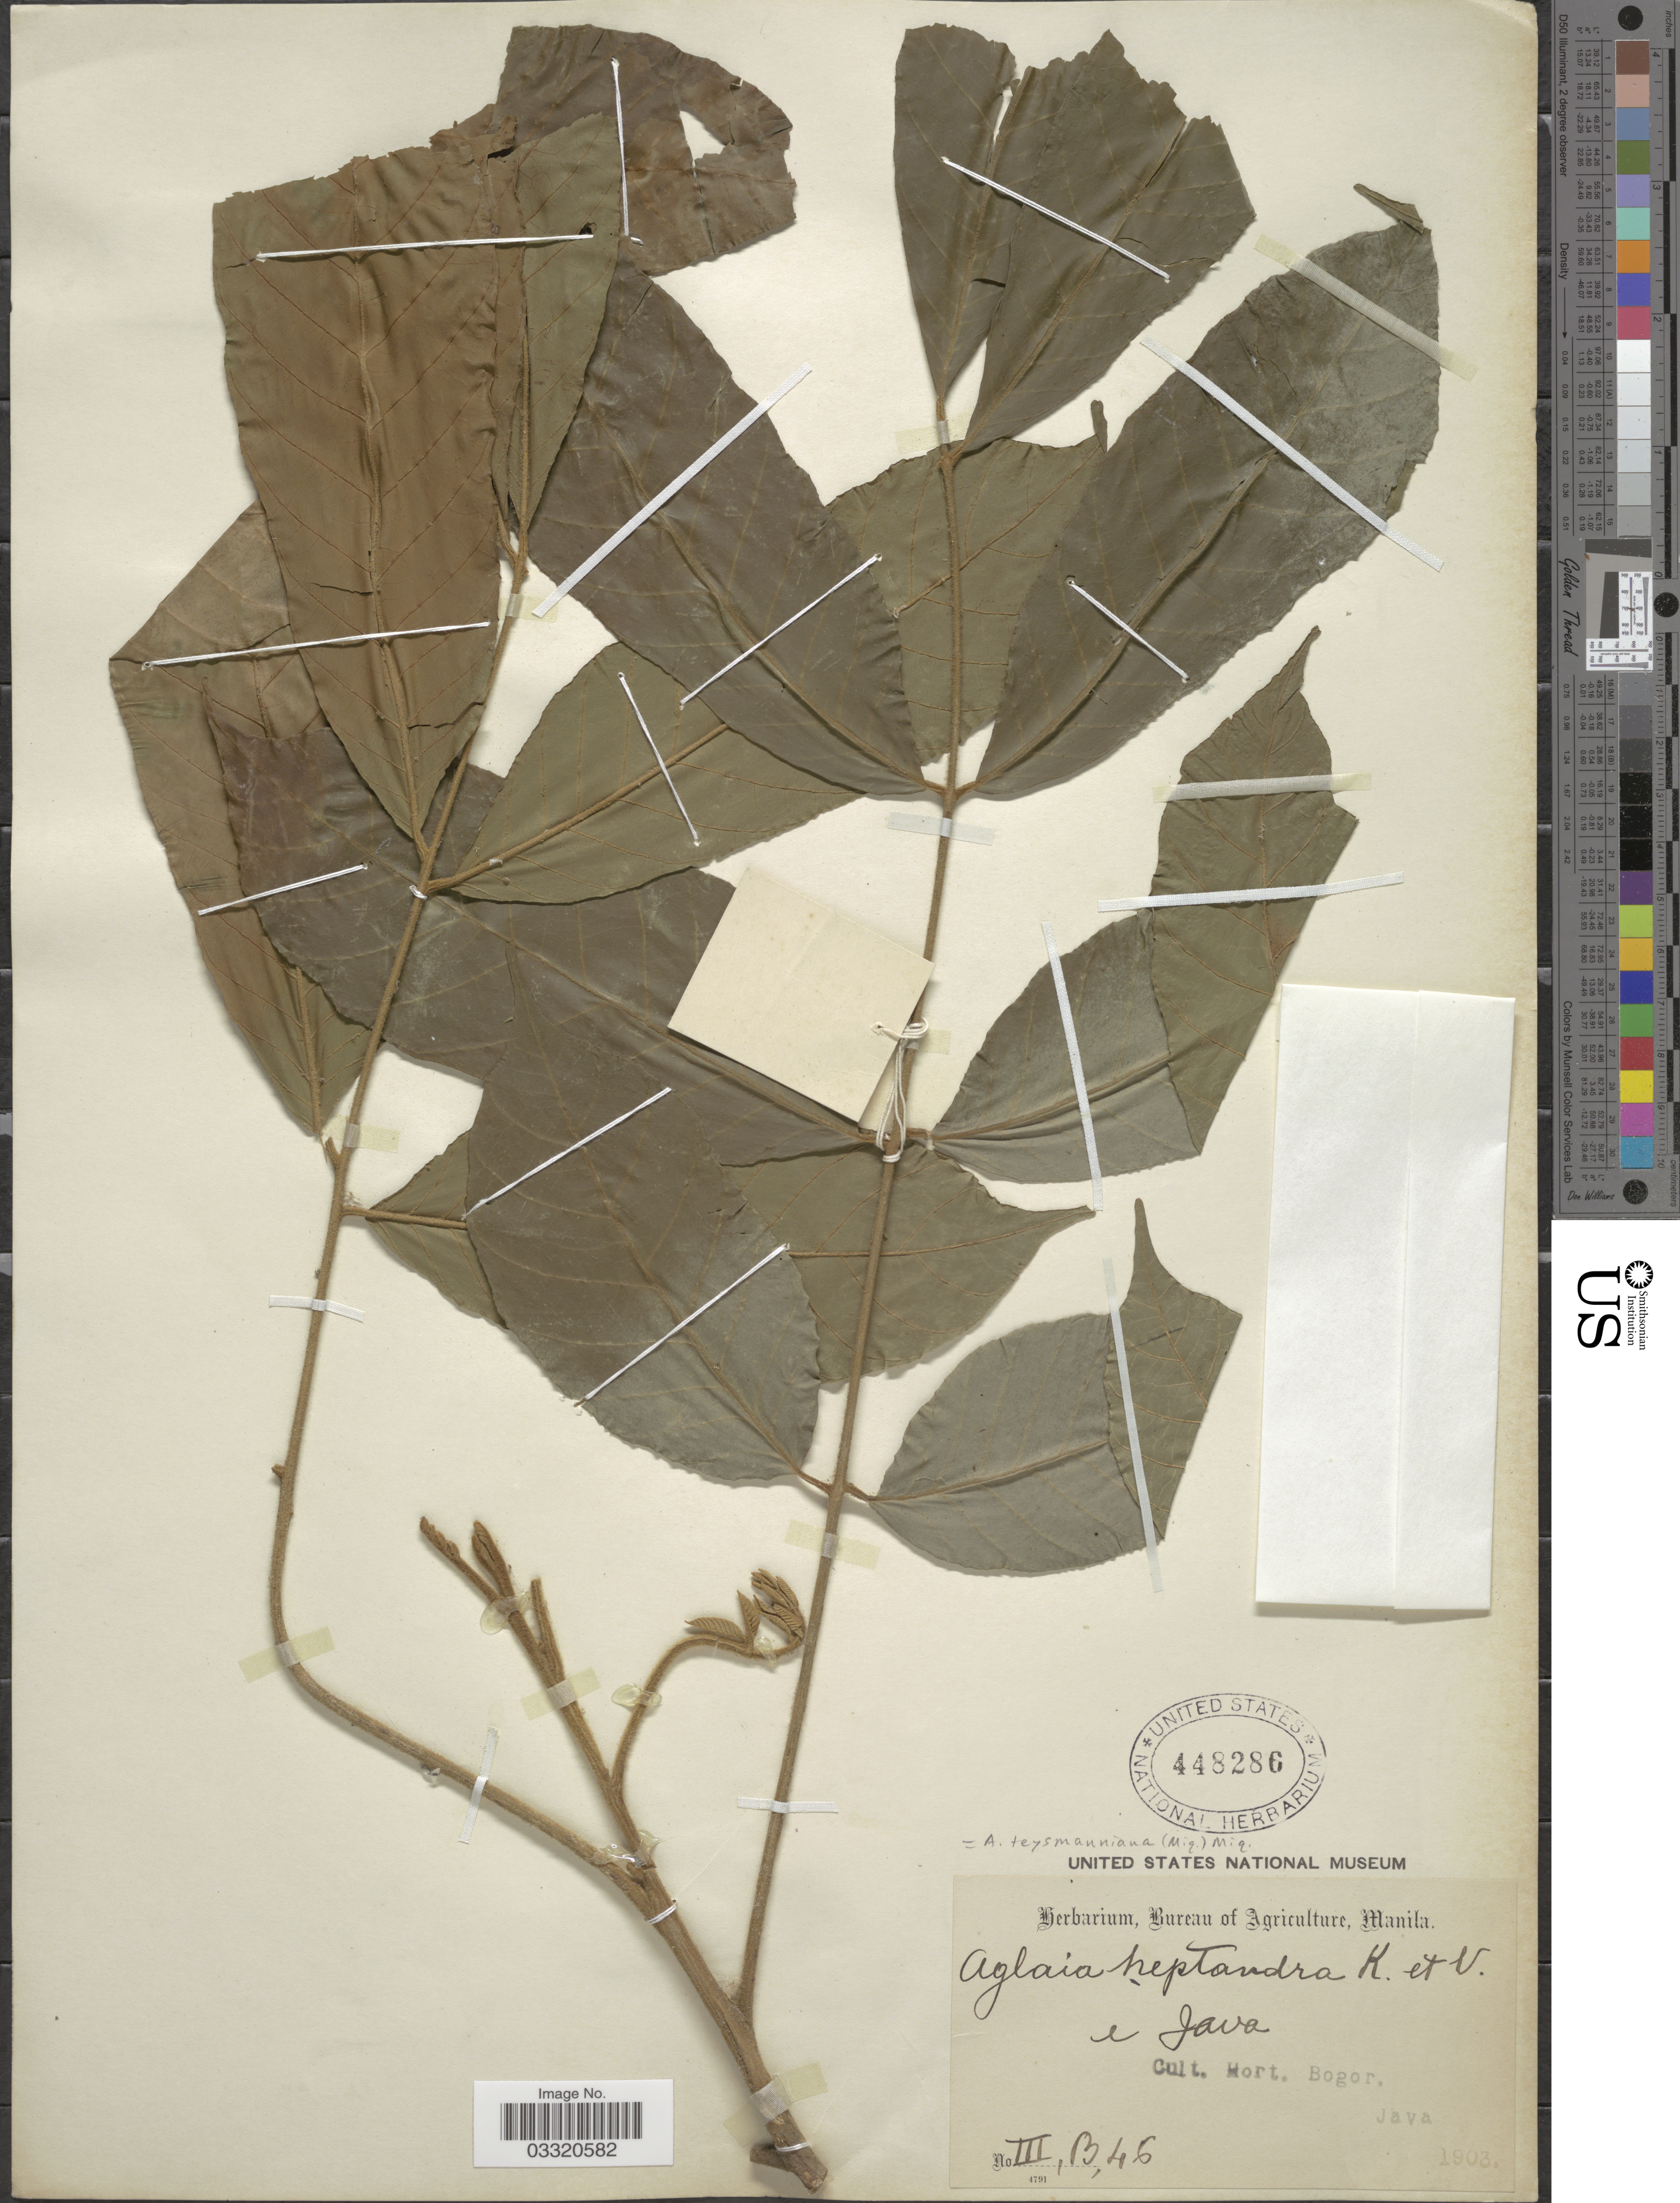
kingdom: Plantae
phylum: Tracheophyta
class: Magnoliopsida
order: Sapindales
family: Meliaceae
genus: Aglaia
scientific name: Aglaia teysmanniana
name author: (Miq.) Miq.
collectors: ex Herb. Bur. Agric. Manila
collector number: III, B, 46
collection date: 1903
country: Indonesia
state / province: Java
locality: Cult. Hort. Bogor, Java.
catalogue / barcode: US 448286